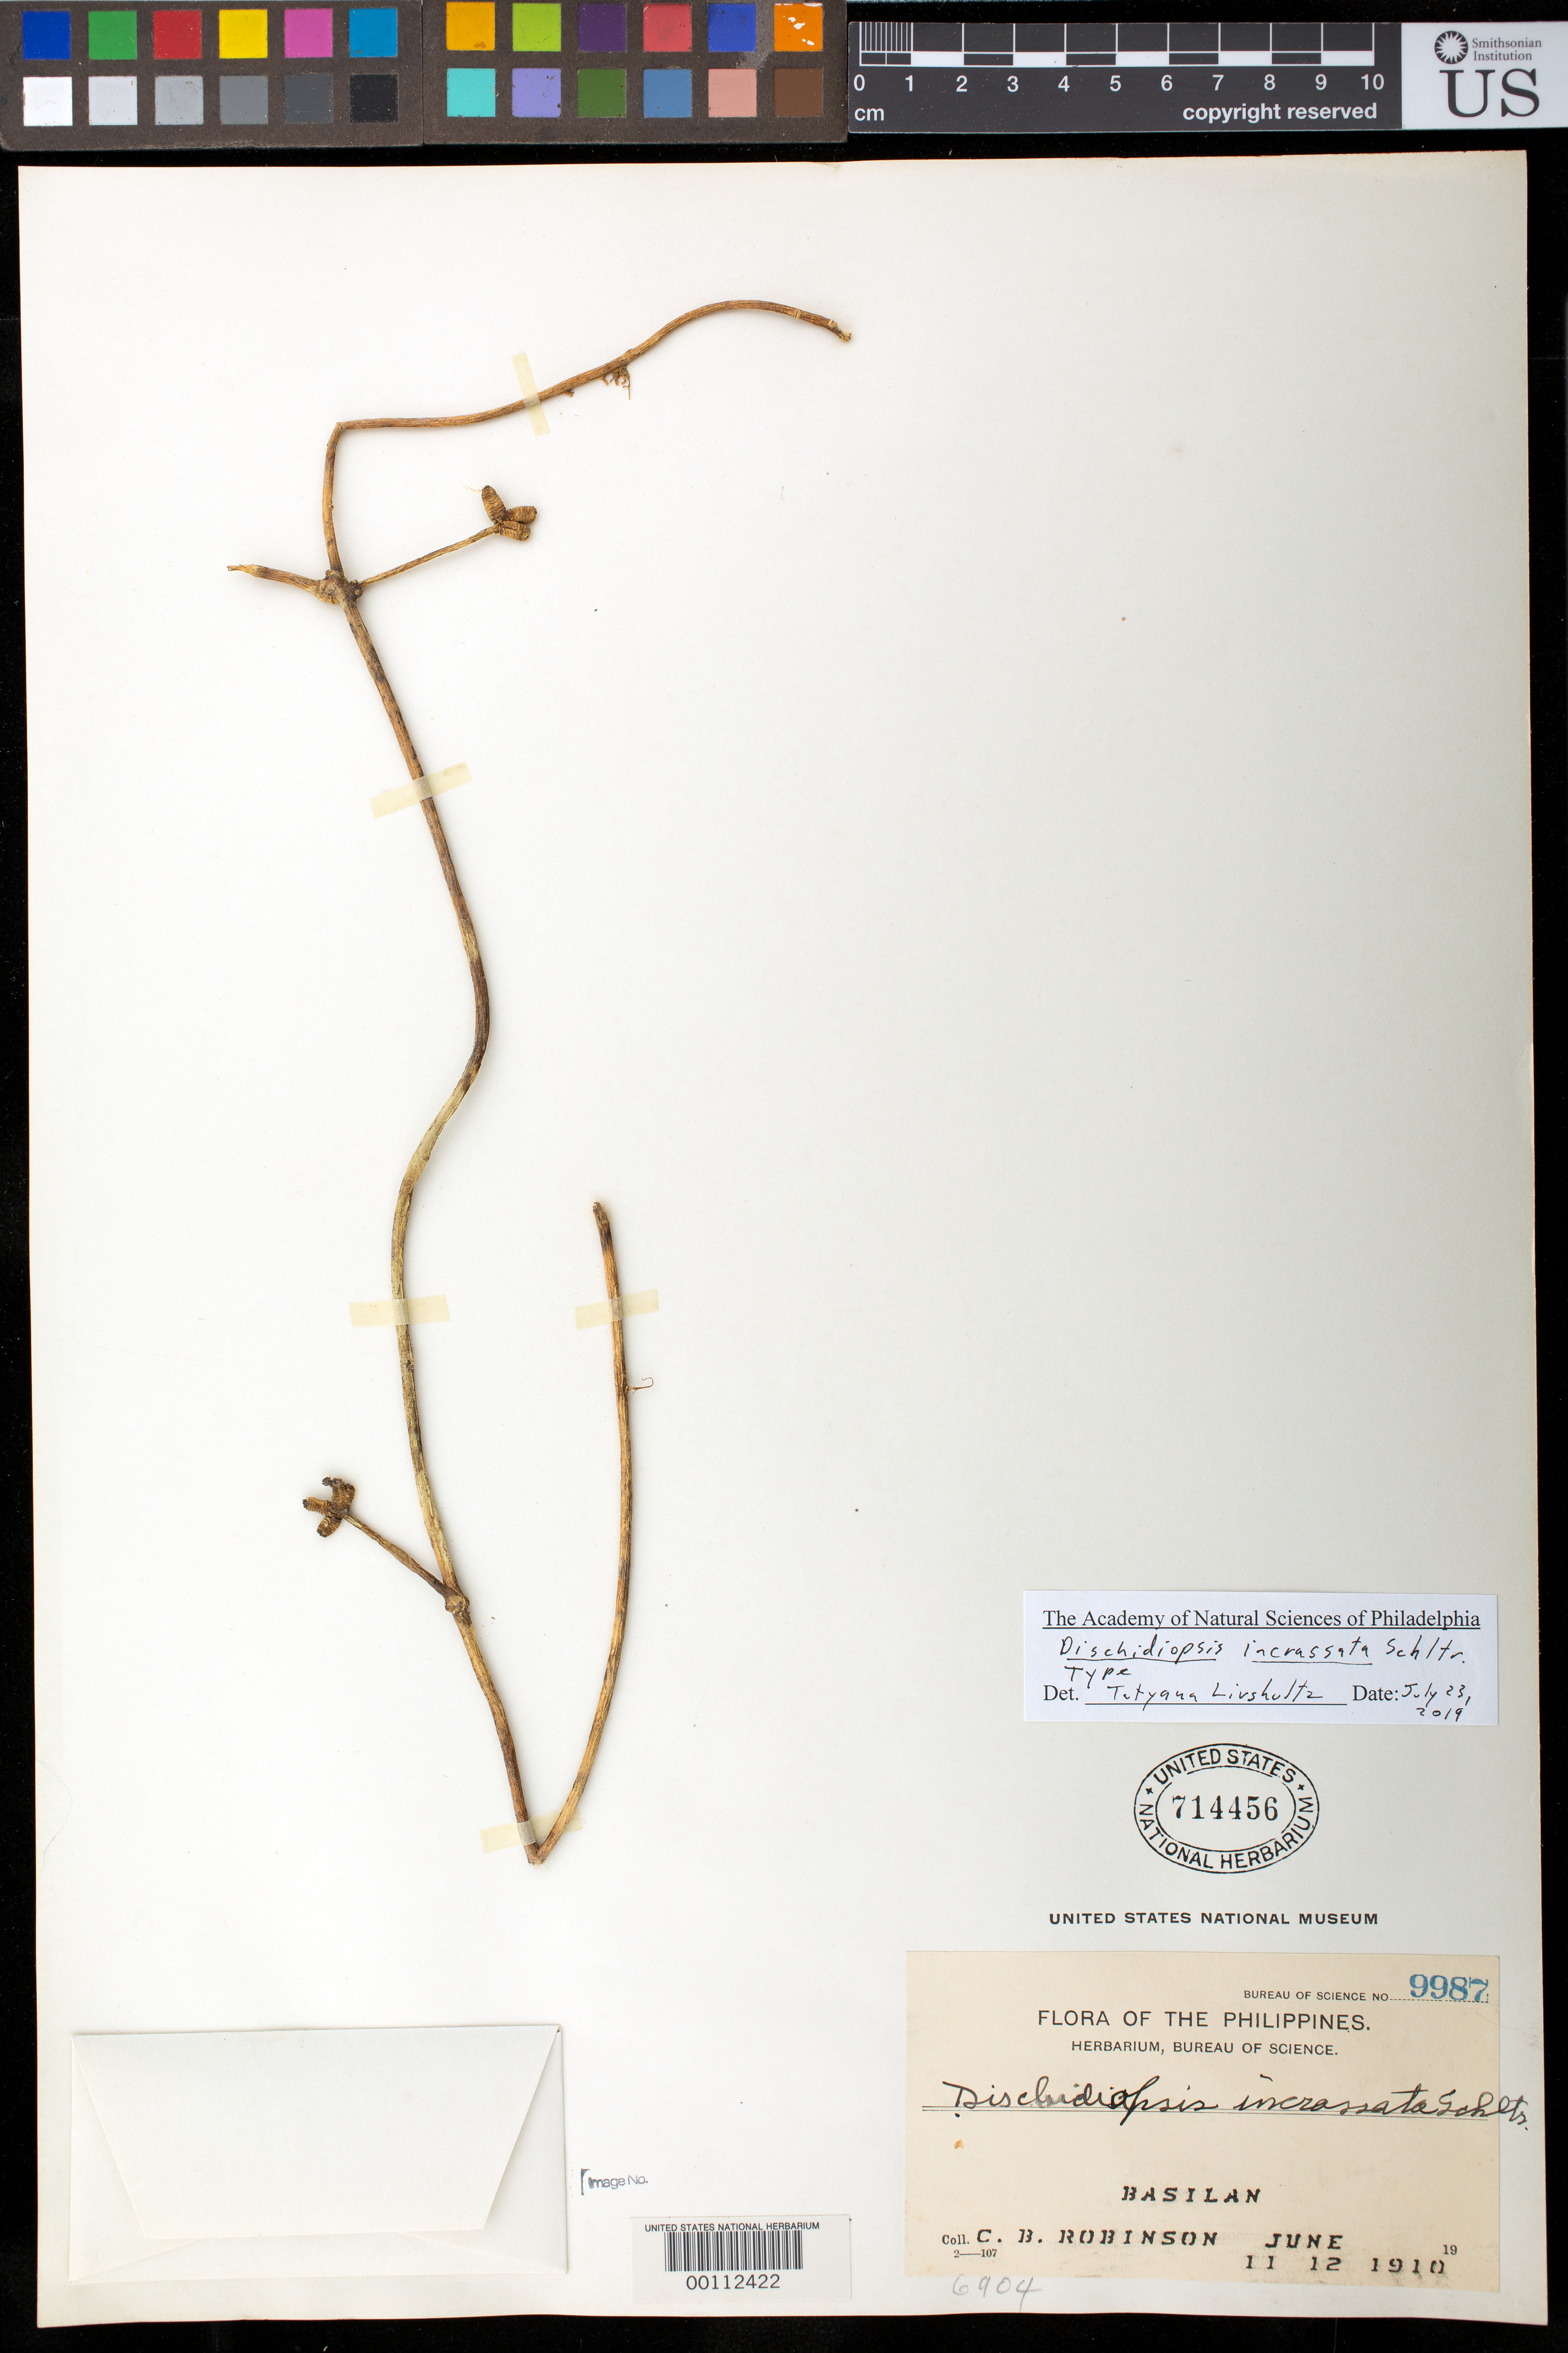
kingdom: Plantae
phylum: Tracheophyta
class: Magnoliopsida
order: Gentianales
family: Apocynaceae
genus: Dischidiopsis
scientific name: Dischidiopsis incrassata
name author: Schltr.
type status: Isotype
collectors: C. Robinson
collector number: Bur. Sci. 9987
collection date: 1910-06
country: Philippines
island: Basilan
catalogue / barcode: US 714456